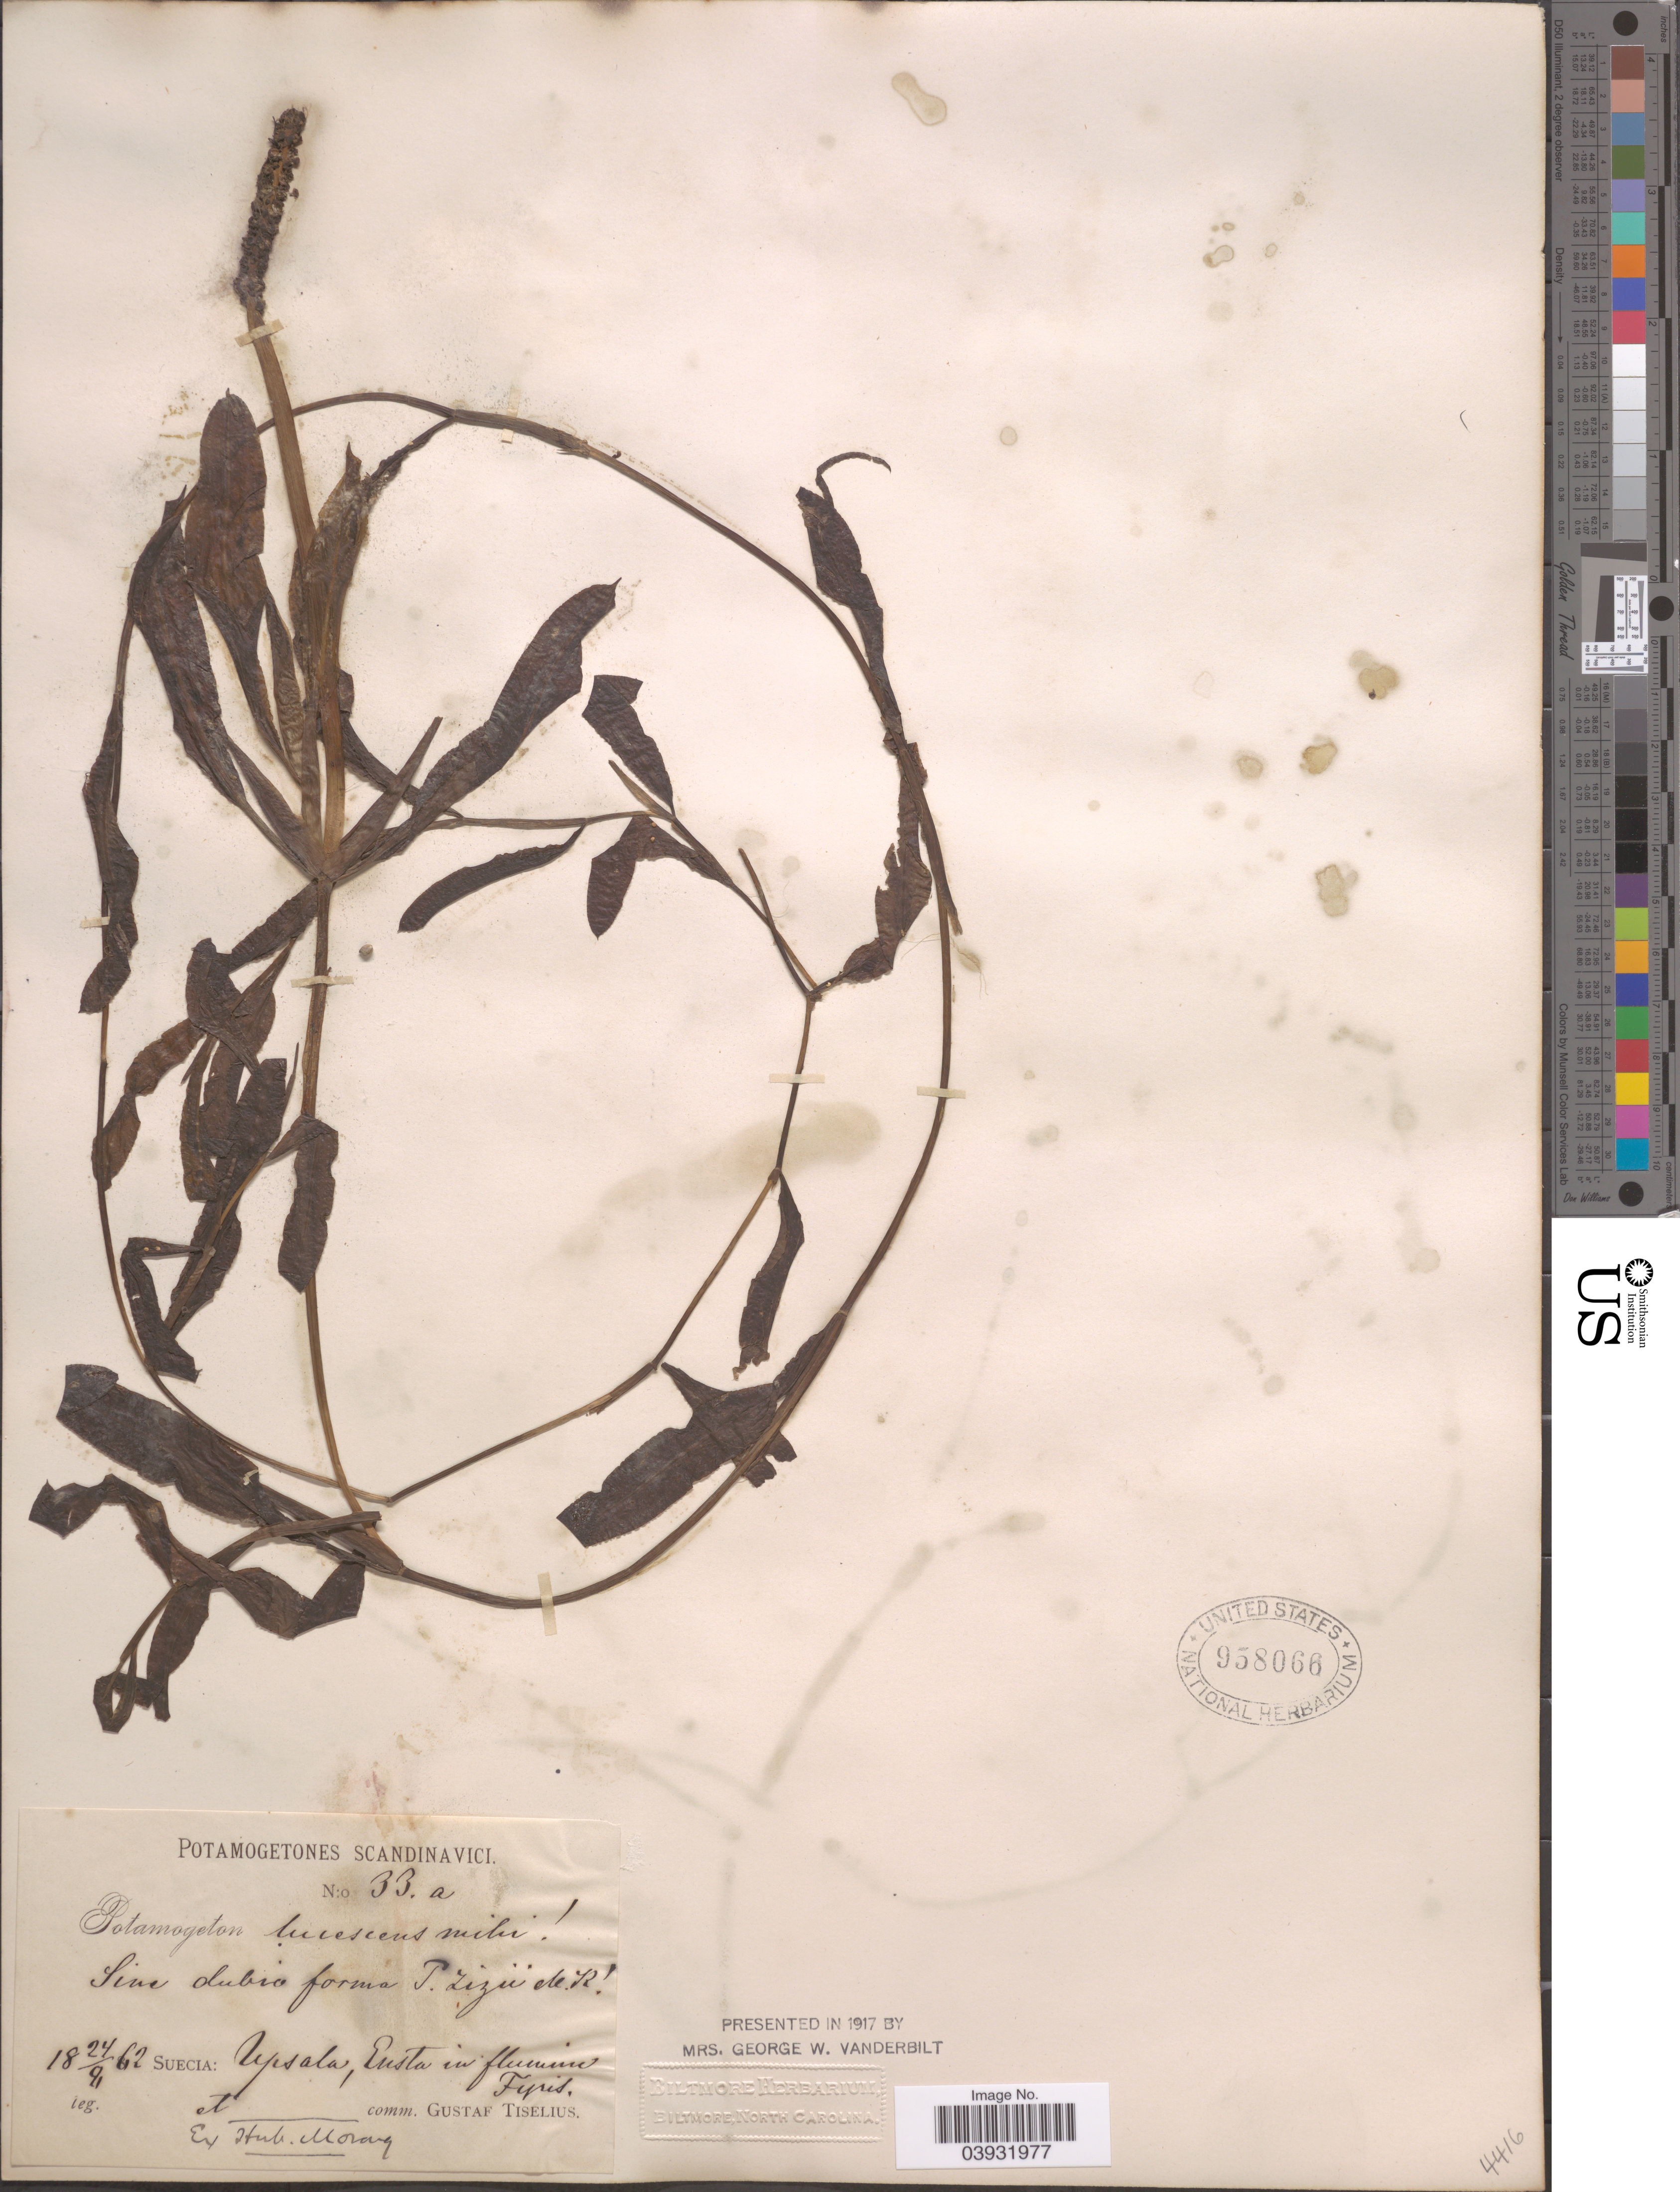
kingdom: Plantae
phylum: Tracheophyta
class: Liliopsida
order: Alismatales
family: Potamogetonaceae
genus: Potamogeton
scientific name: Potamogeton alpinus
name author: Balb.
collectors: ex Herb. T. Morong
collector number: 33a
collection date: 1862-09-24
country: Sweden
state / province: Uppsala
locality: Suecia: Eusta in flumnis Fyris.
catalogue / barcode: US 958066